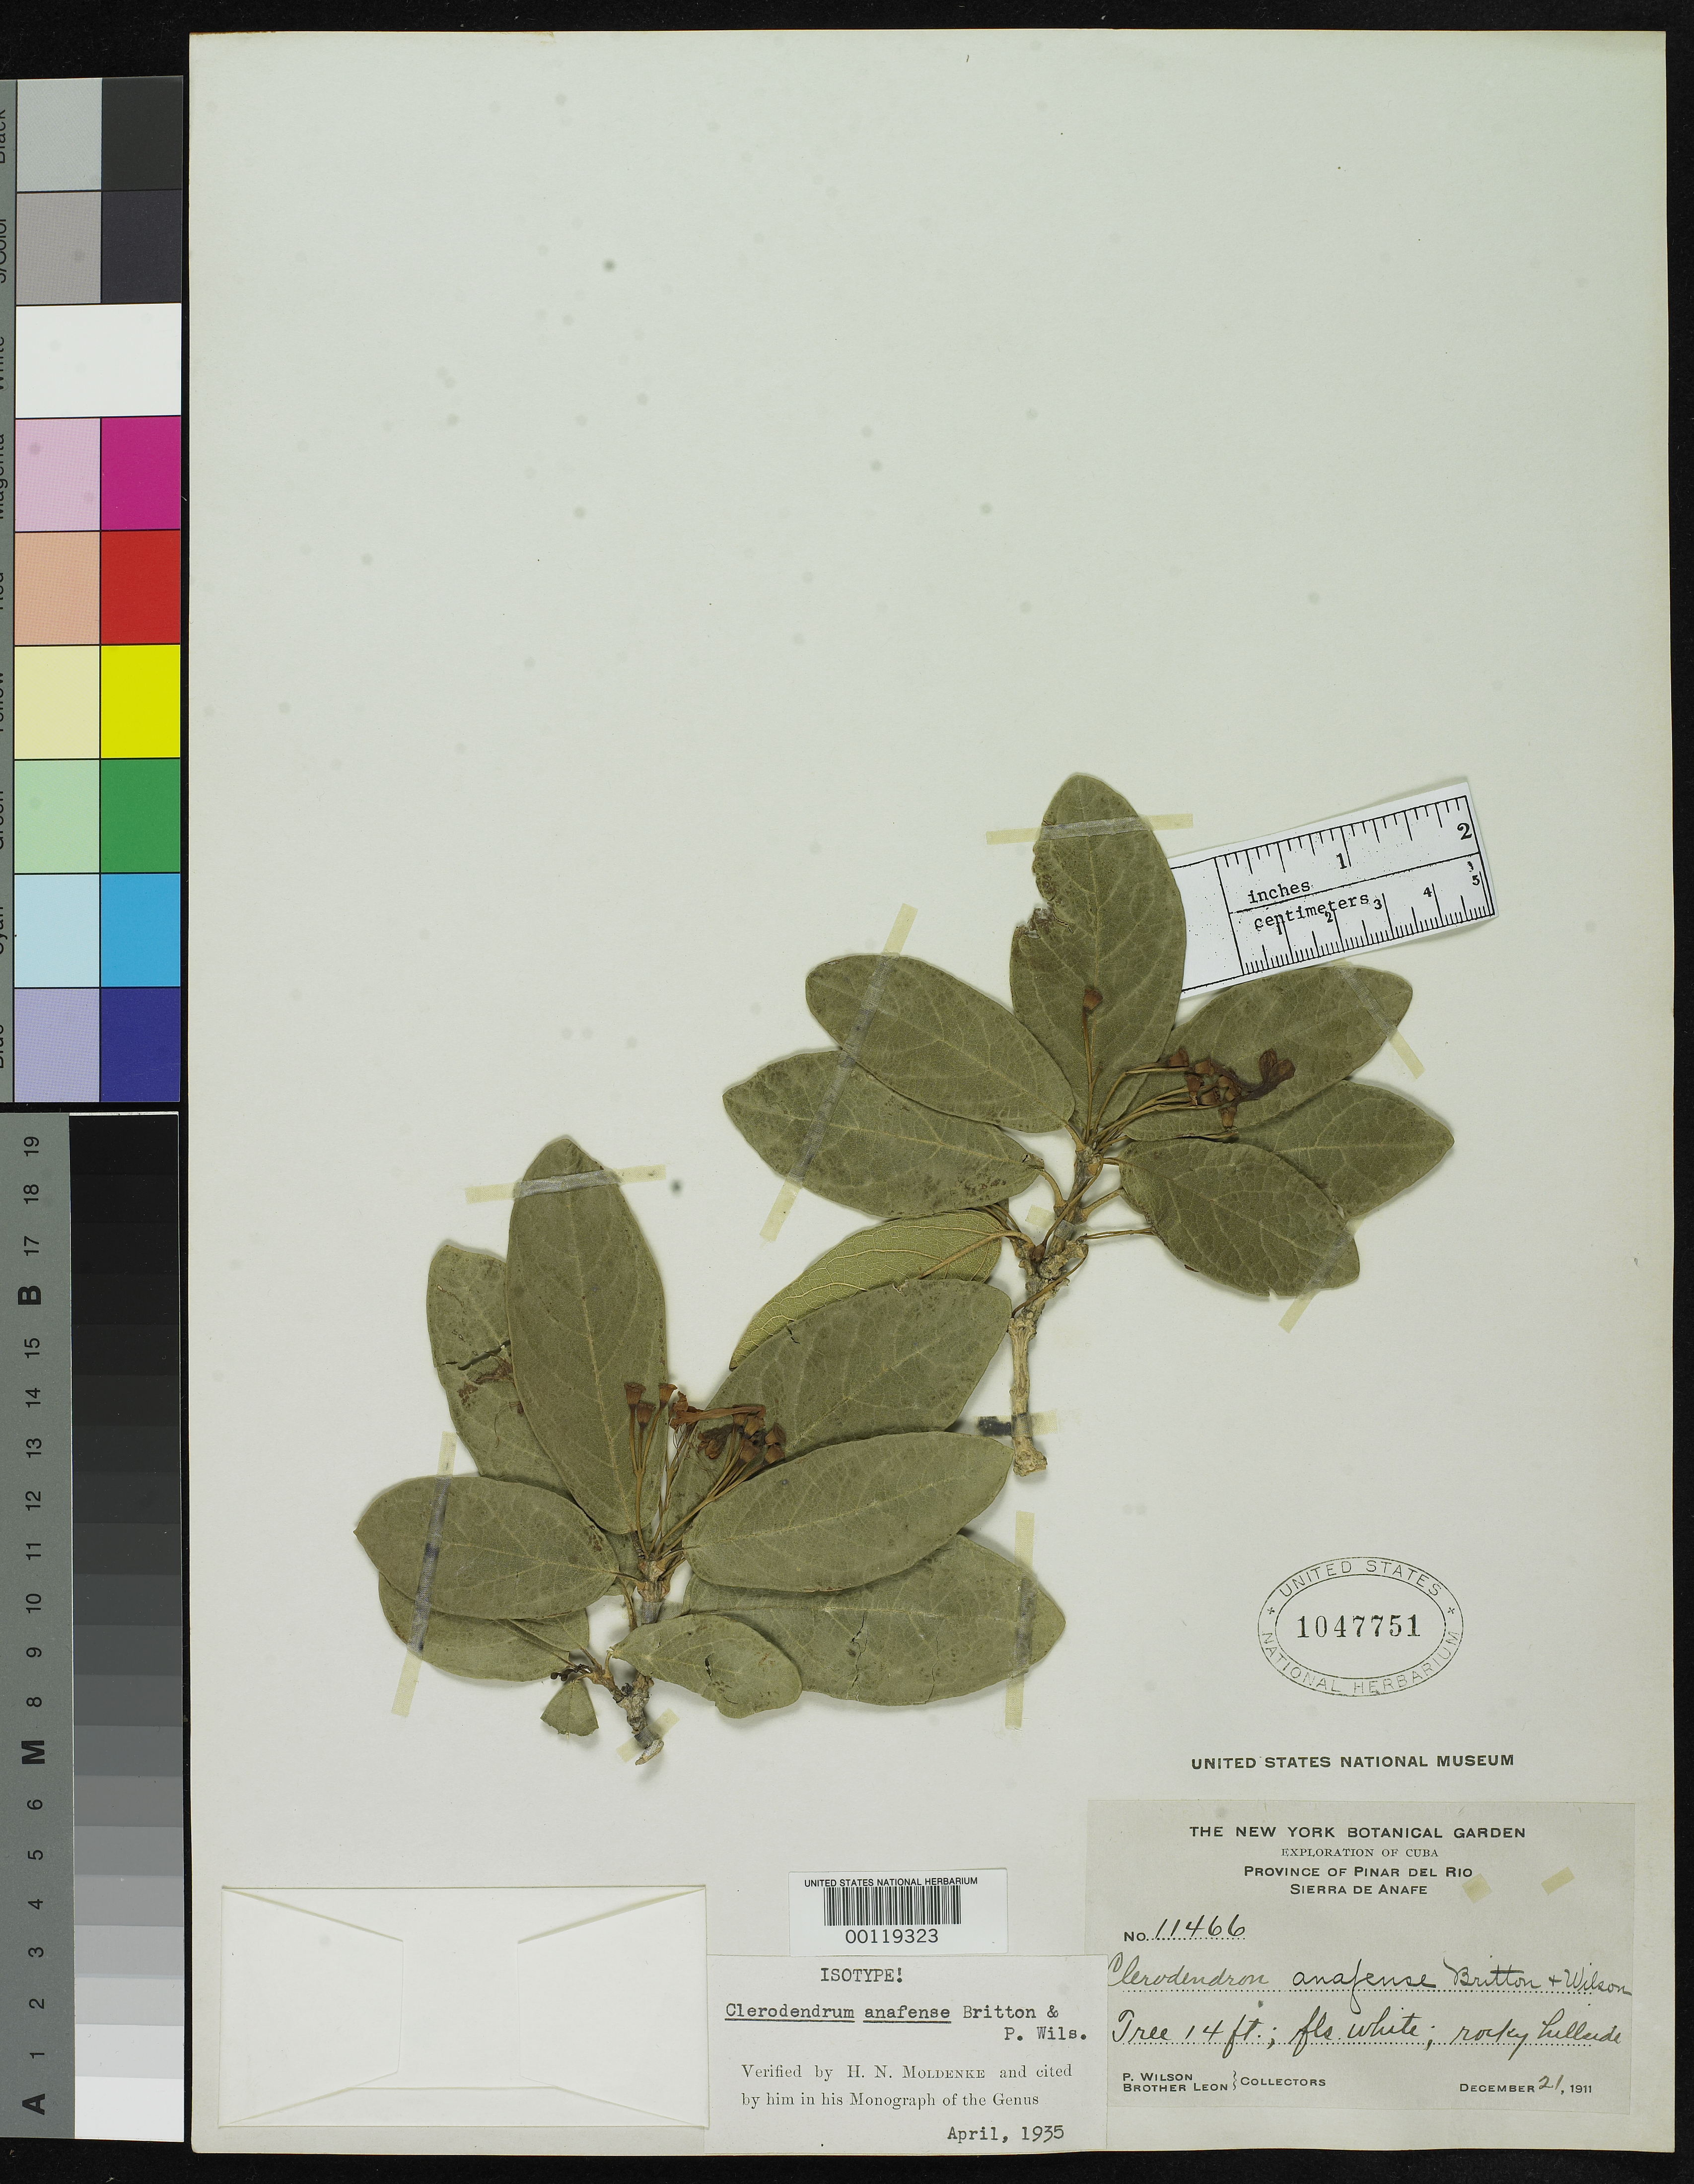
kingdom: Plantae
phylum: Tracheophyta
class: Magnoliopsida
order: Lamiales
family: Lamiaceae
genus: Clerodendrum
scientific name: Clerodendrum anafense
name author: Britton & P. Wilson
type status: Isotype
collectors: P. Wilson & Bro. León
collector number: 11466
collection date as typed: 21 Dec 1911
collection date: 1911-12-21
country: Cuba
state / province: Pinar del Río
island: Greater Antilles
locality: Sierra de Anafe.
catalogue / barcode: US 1047751